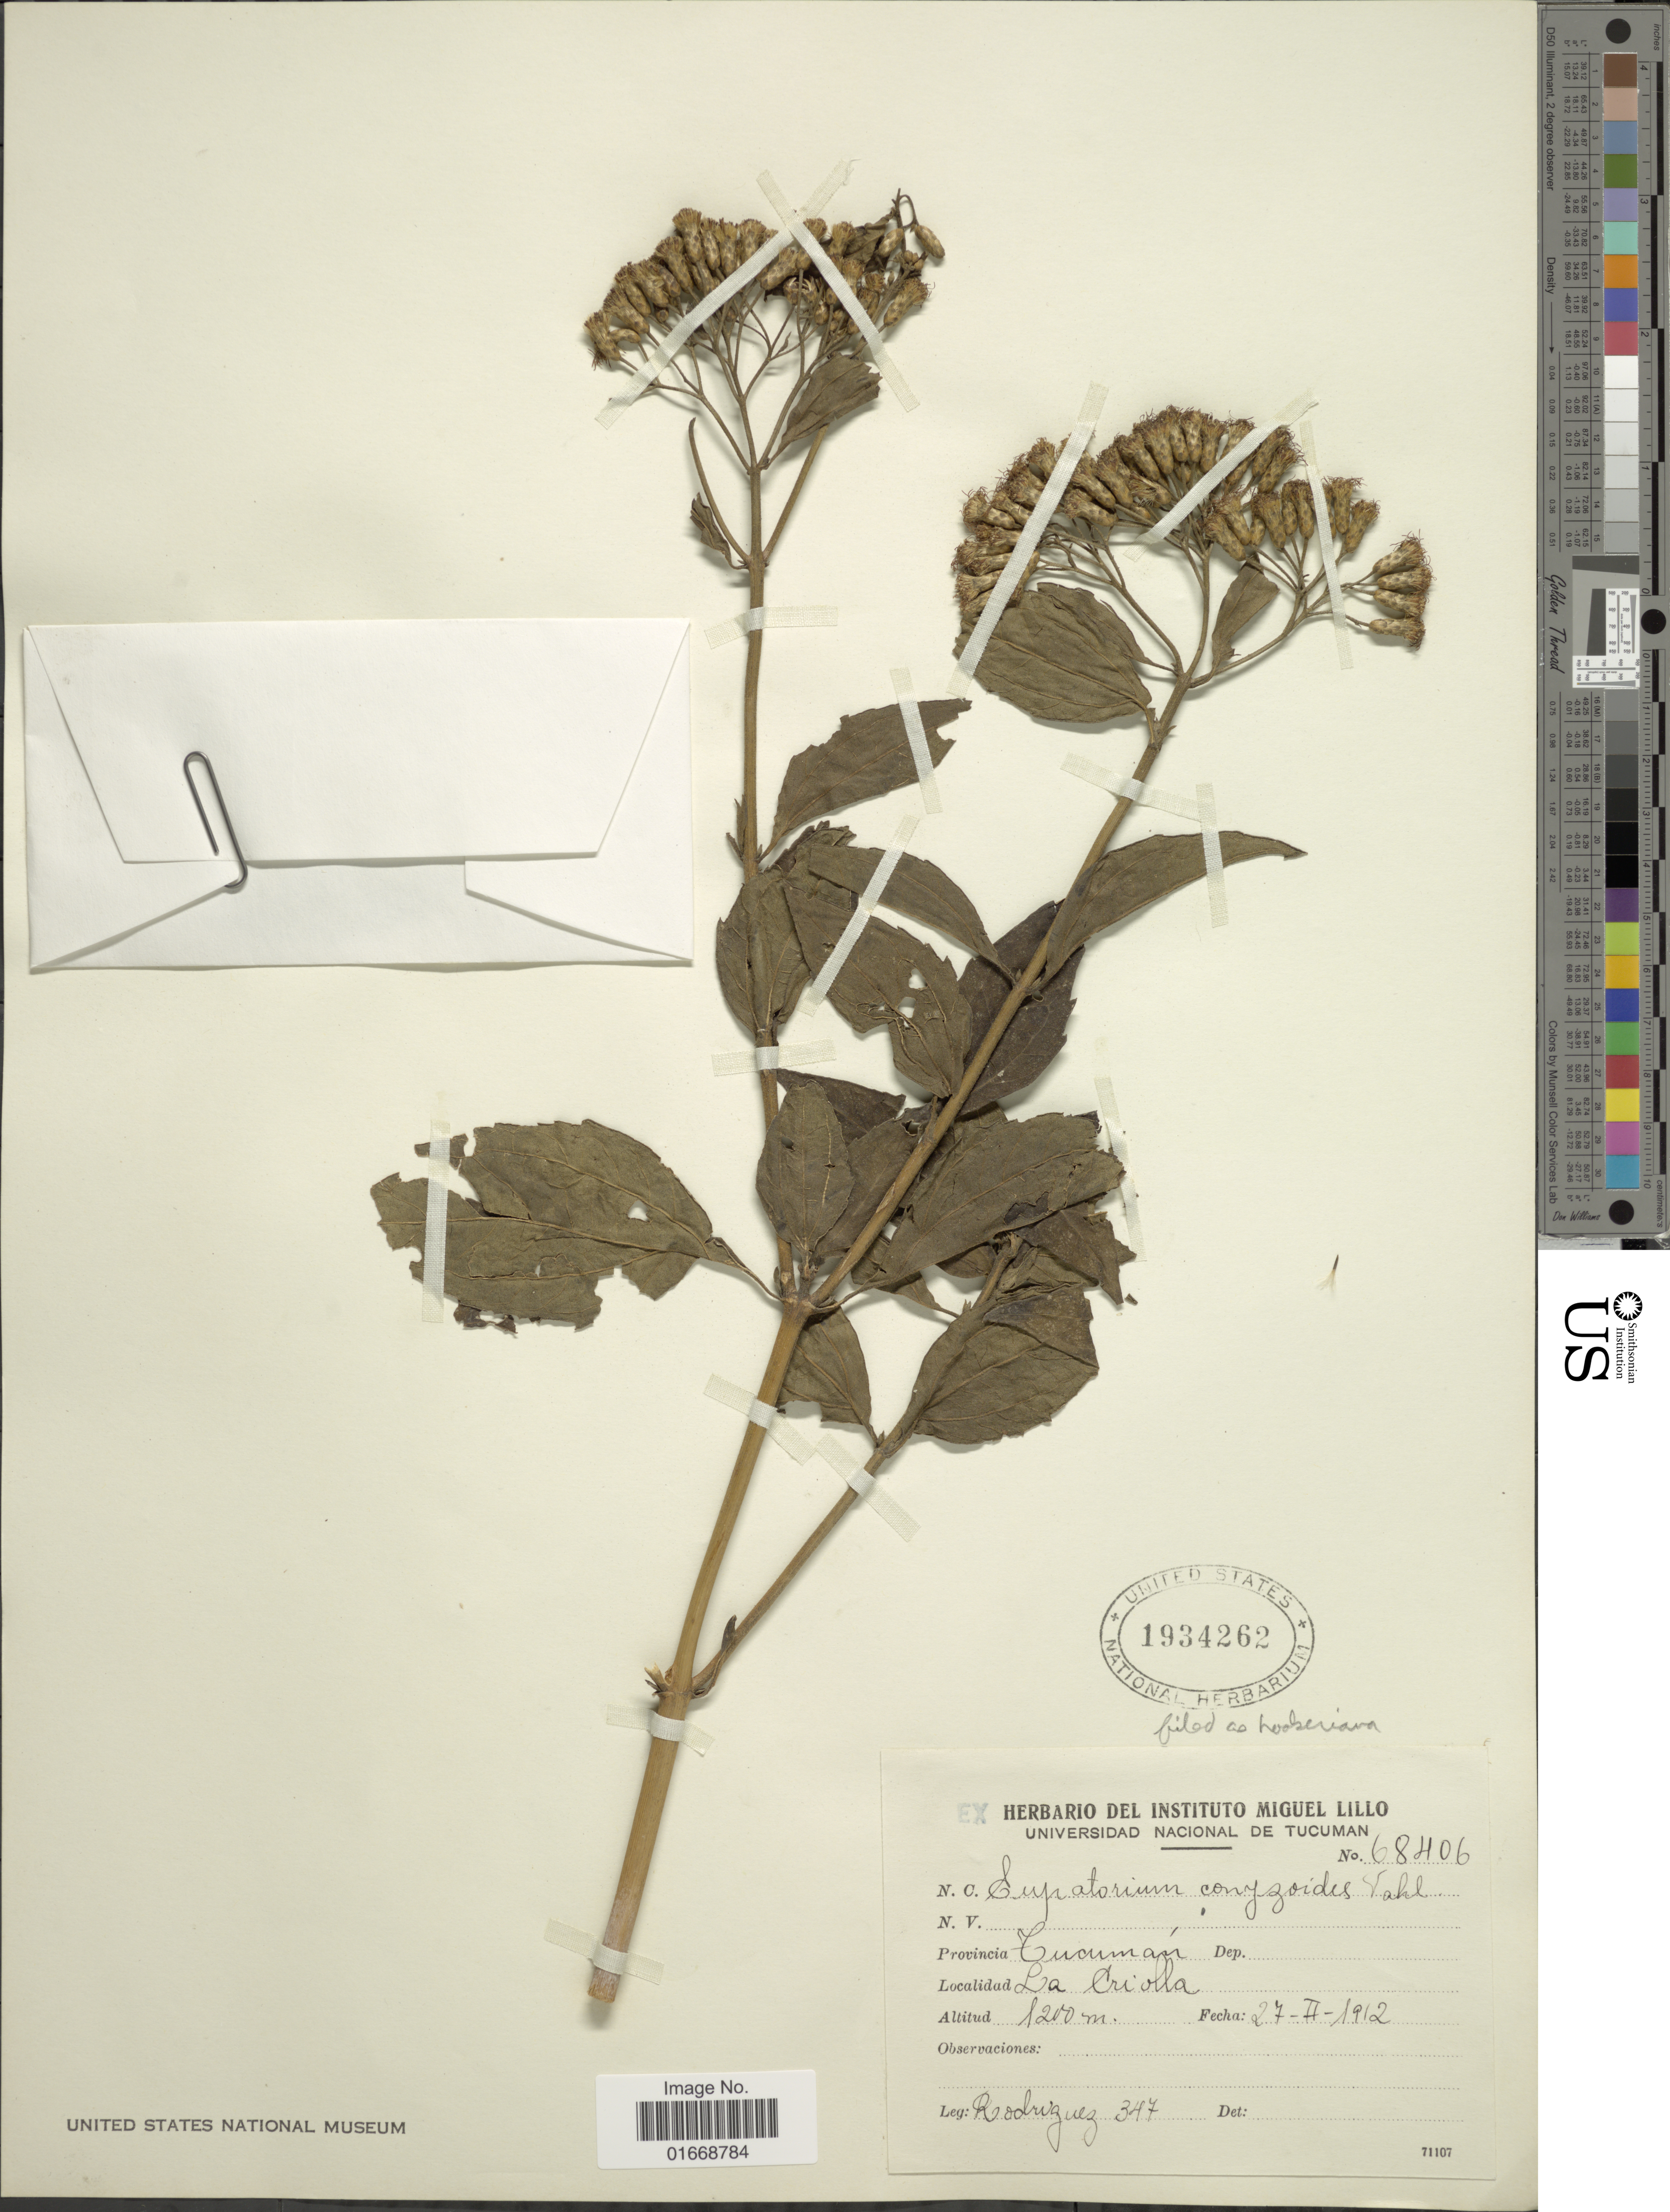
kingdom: Plantae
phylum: Tracheophyta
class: Magnoliopsida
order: Asterales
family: Asteraceae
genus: Chromolaena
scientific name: Chromolaena hookeriana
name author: (Griseb.) R.M. King & H. Rob.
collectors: Rodriguez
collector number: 347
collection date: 1912-02-27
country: Argentina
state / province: Tucuman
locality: La Criolla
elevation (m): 1200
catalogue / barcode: US 1934262